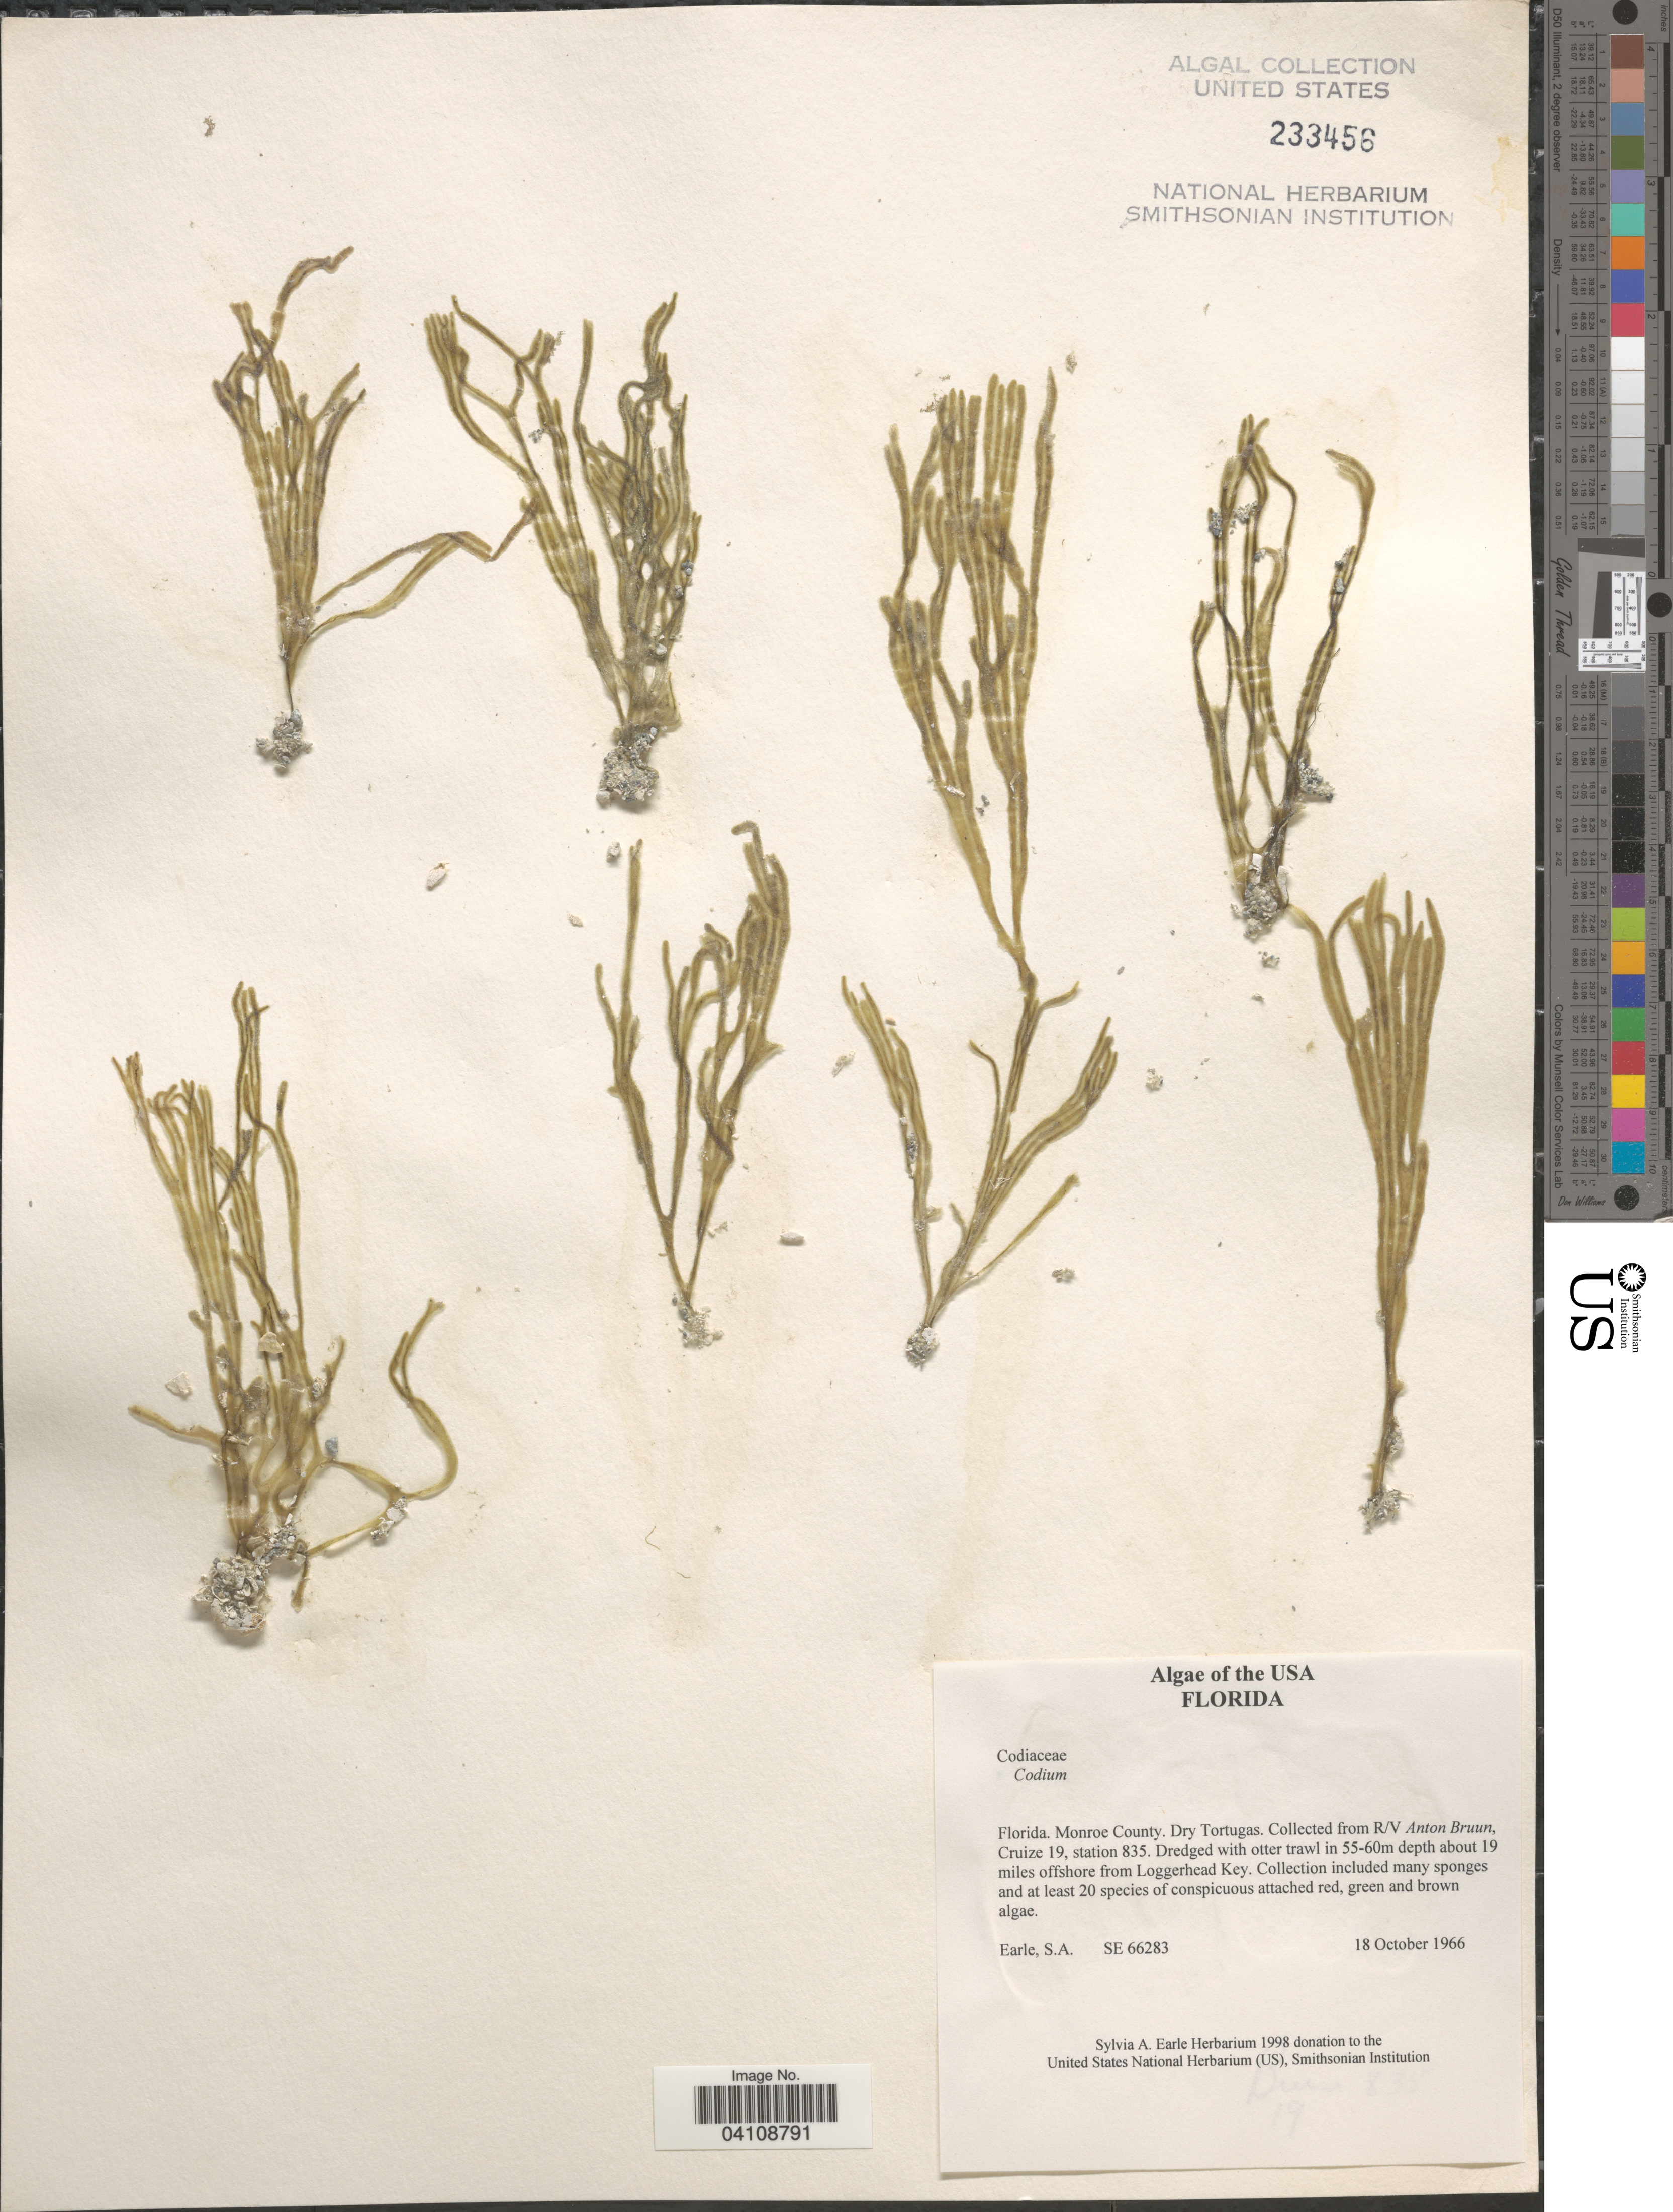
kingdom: Plantae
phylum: Chlorophyta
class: Ulvophyceae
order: Bryopsidales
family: Codiaceae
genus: Codium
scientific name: Codium sp.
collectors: S. A. Earle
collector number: SE66283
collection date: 1966-10-18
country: United States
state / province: Florida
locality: Monroe County. Dry Tortugas. R/V Anton Bruun, Cruize 19, station 835. About 19 miles offshore from Loggerhead Key.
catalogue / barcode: US 233456